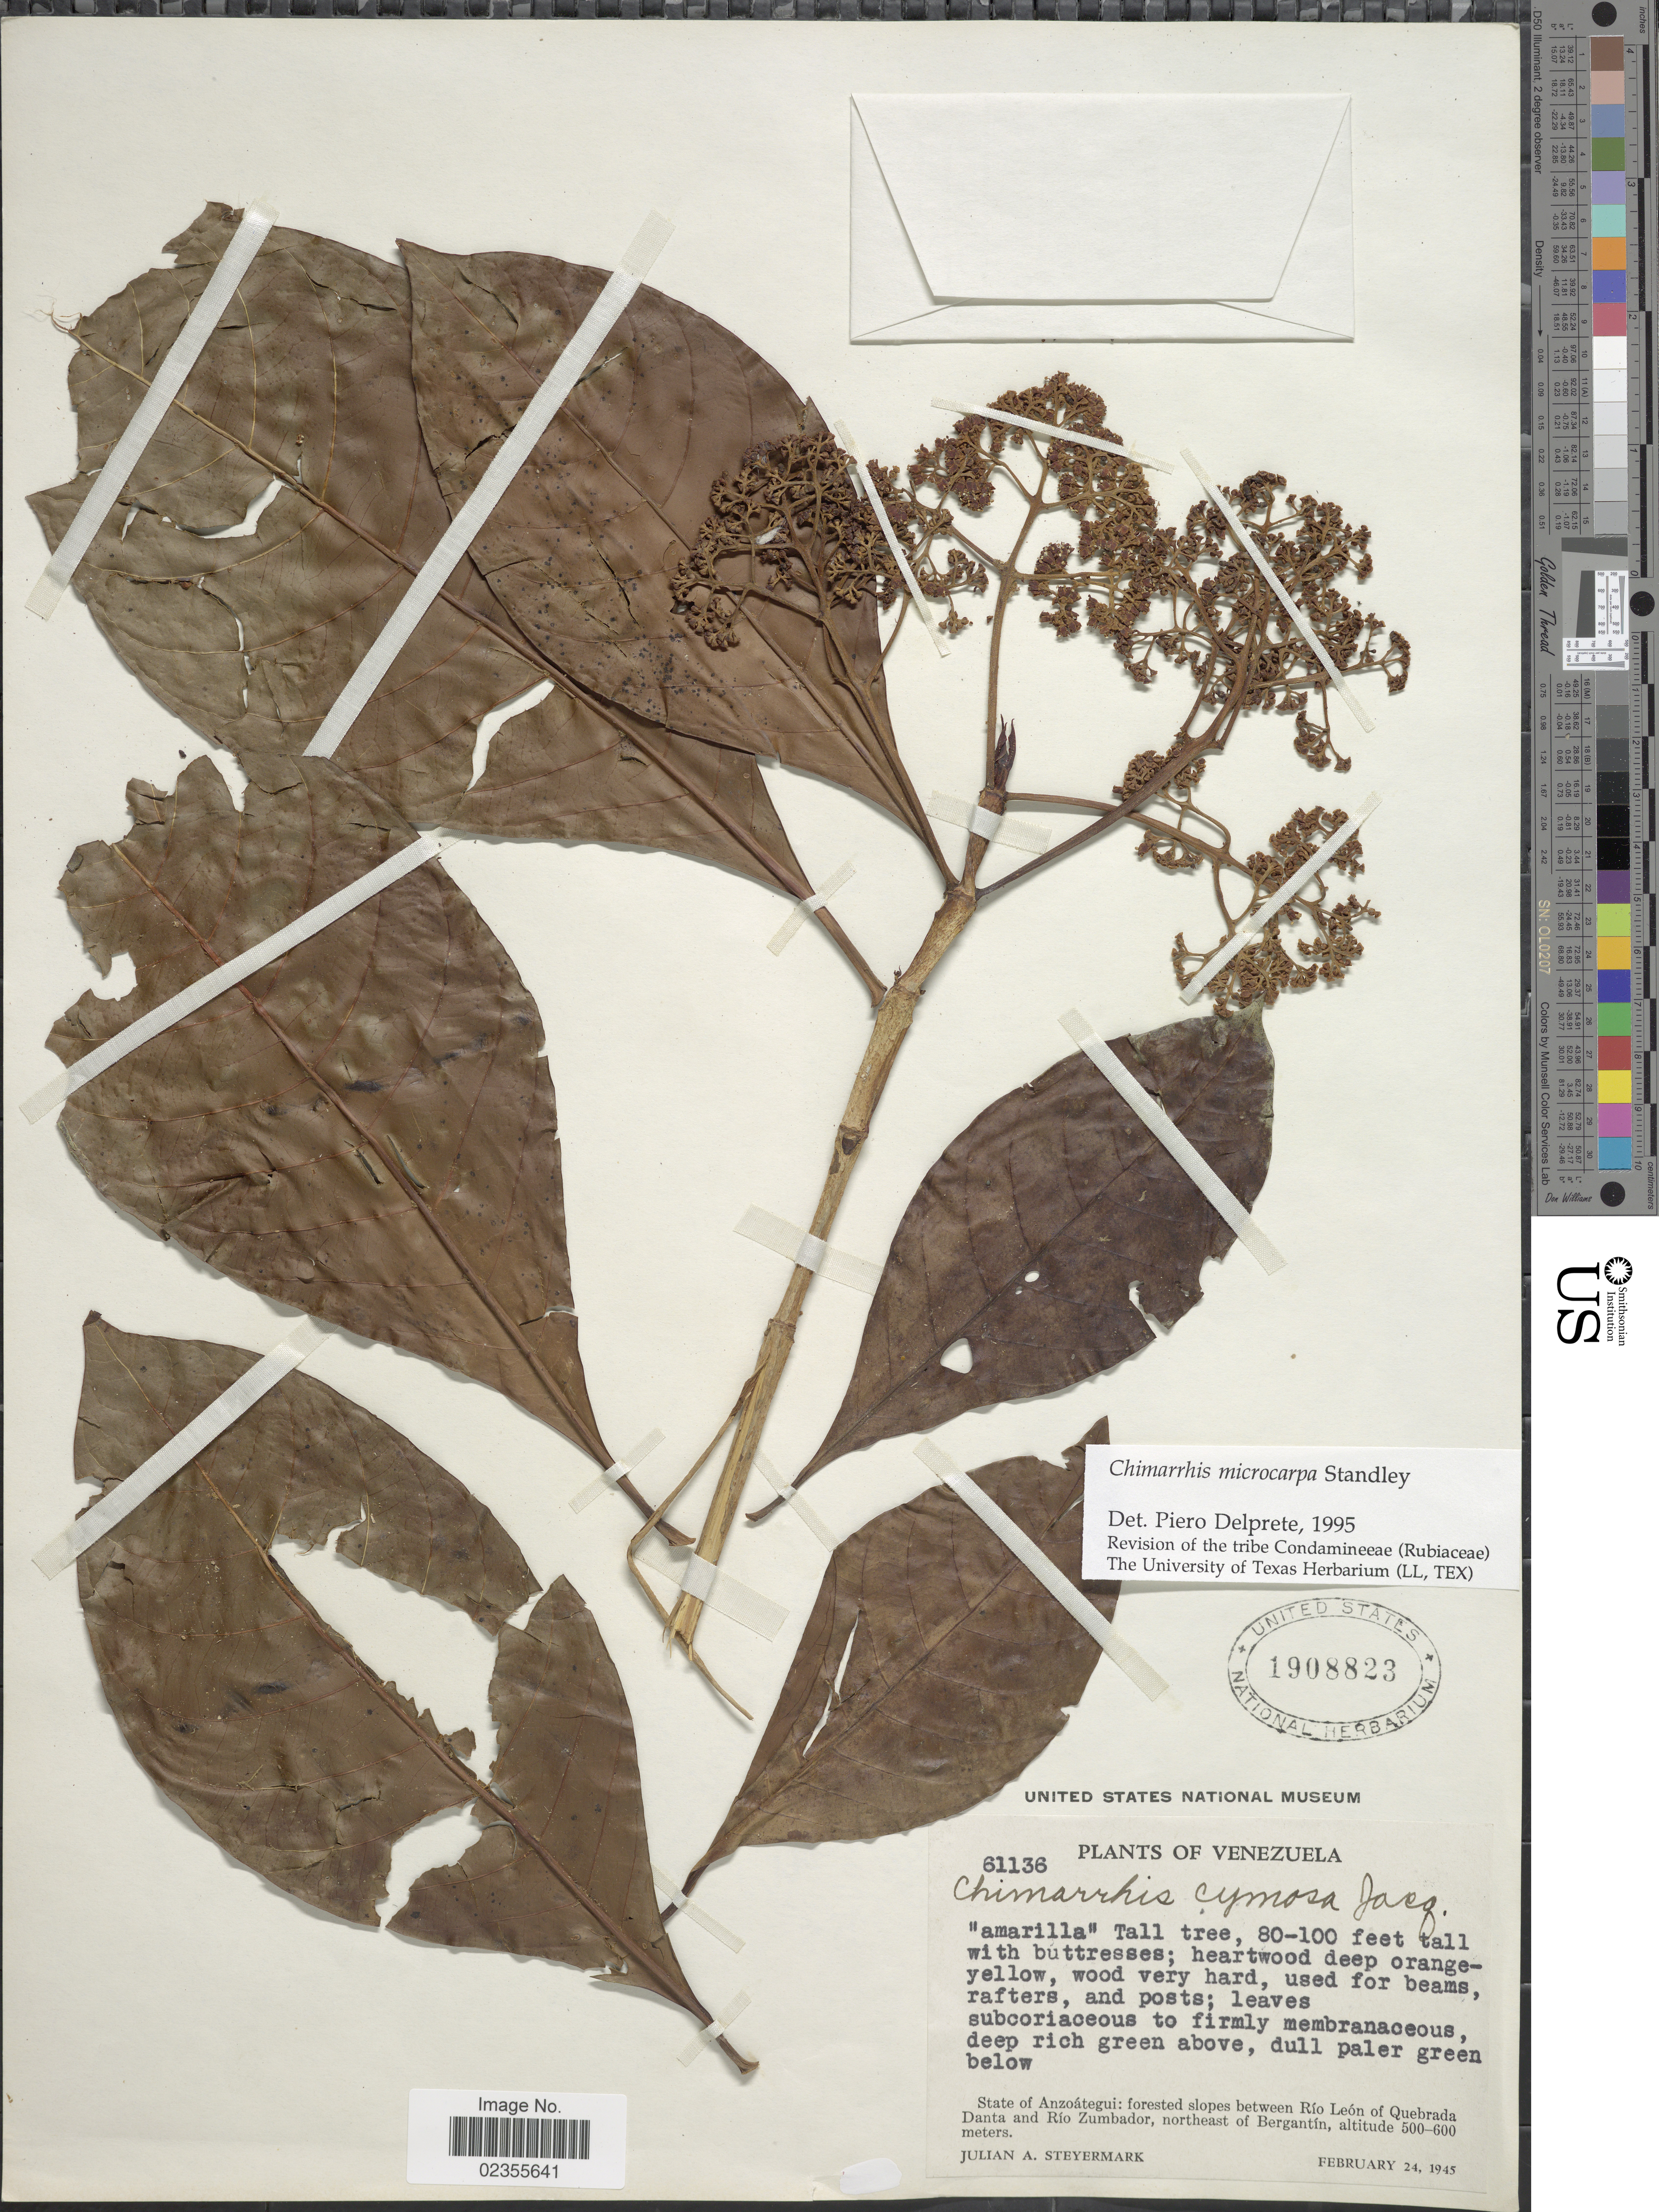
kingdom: Plantae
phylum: Tracheophyta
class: Magnoliopsida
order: Gentianales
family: Rubiaceae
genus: Chimarrhis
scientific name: Chimarrhis microcarpa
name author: Standl.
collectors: J. Steyermark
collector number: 61136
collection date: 1945-02-24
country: Venezuela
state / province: Anzoategui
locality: Forested slopes between Rio Leon of Quebrada Danta and Rio Zumbador, northeast of Bergantin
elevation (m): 500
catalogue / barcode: US 1908823